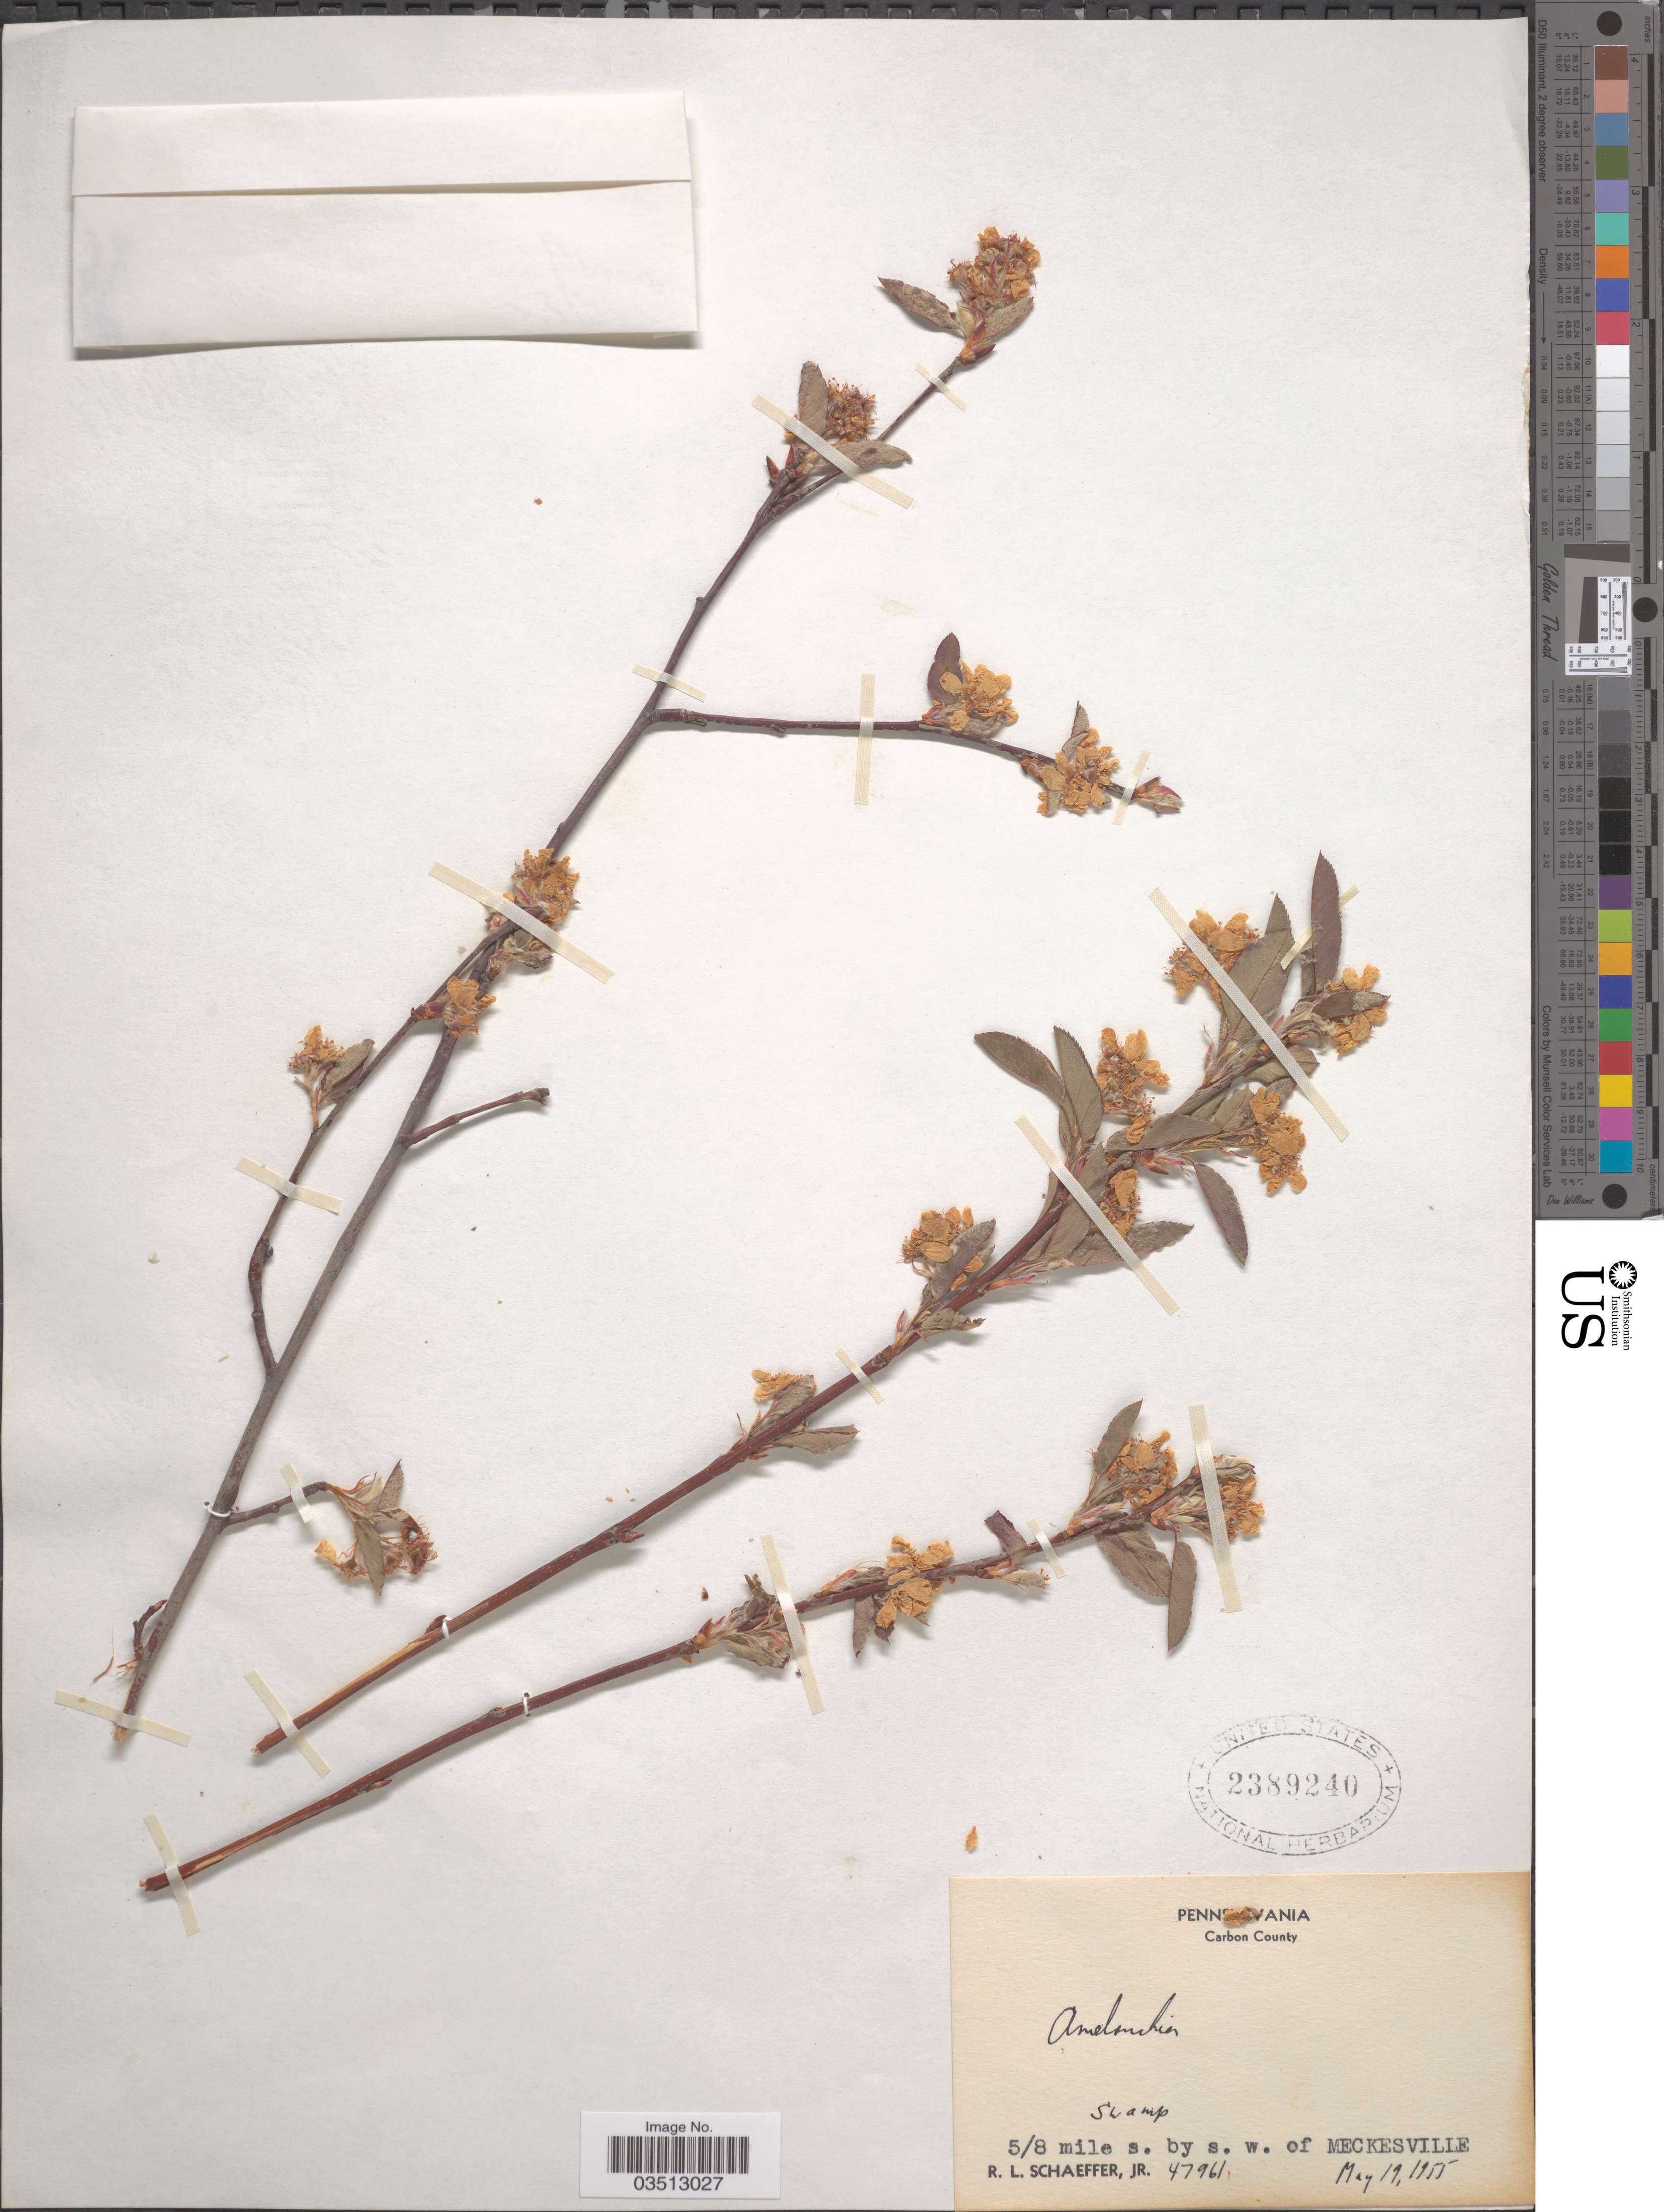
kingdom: Plantae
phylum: Tracheophyta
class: Magnoliopsida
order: Rosales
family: Rosaceae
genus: Amelanchier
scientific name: Amelanchier sp.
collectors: R. L. Schaeffer Jr.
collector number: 47961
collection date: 1955-05-19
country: United States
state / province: Pennsylvania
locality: Carbon County. Swamp 5/8 mile s. by s. w. of Meckesville.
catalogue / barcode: US 2389240